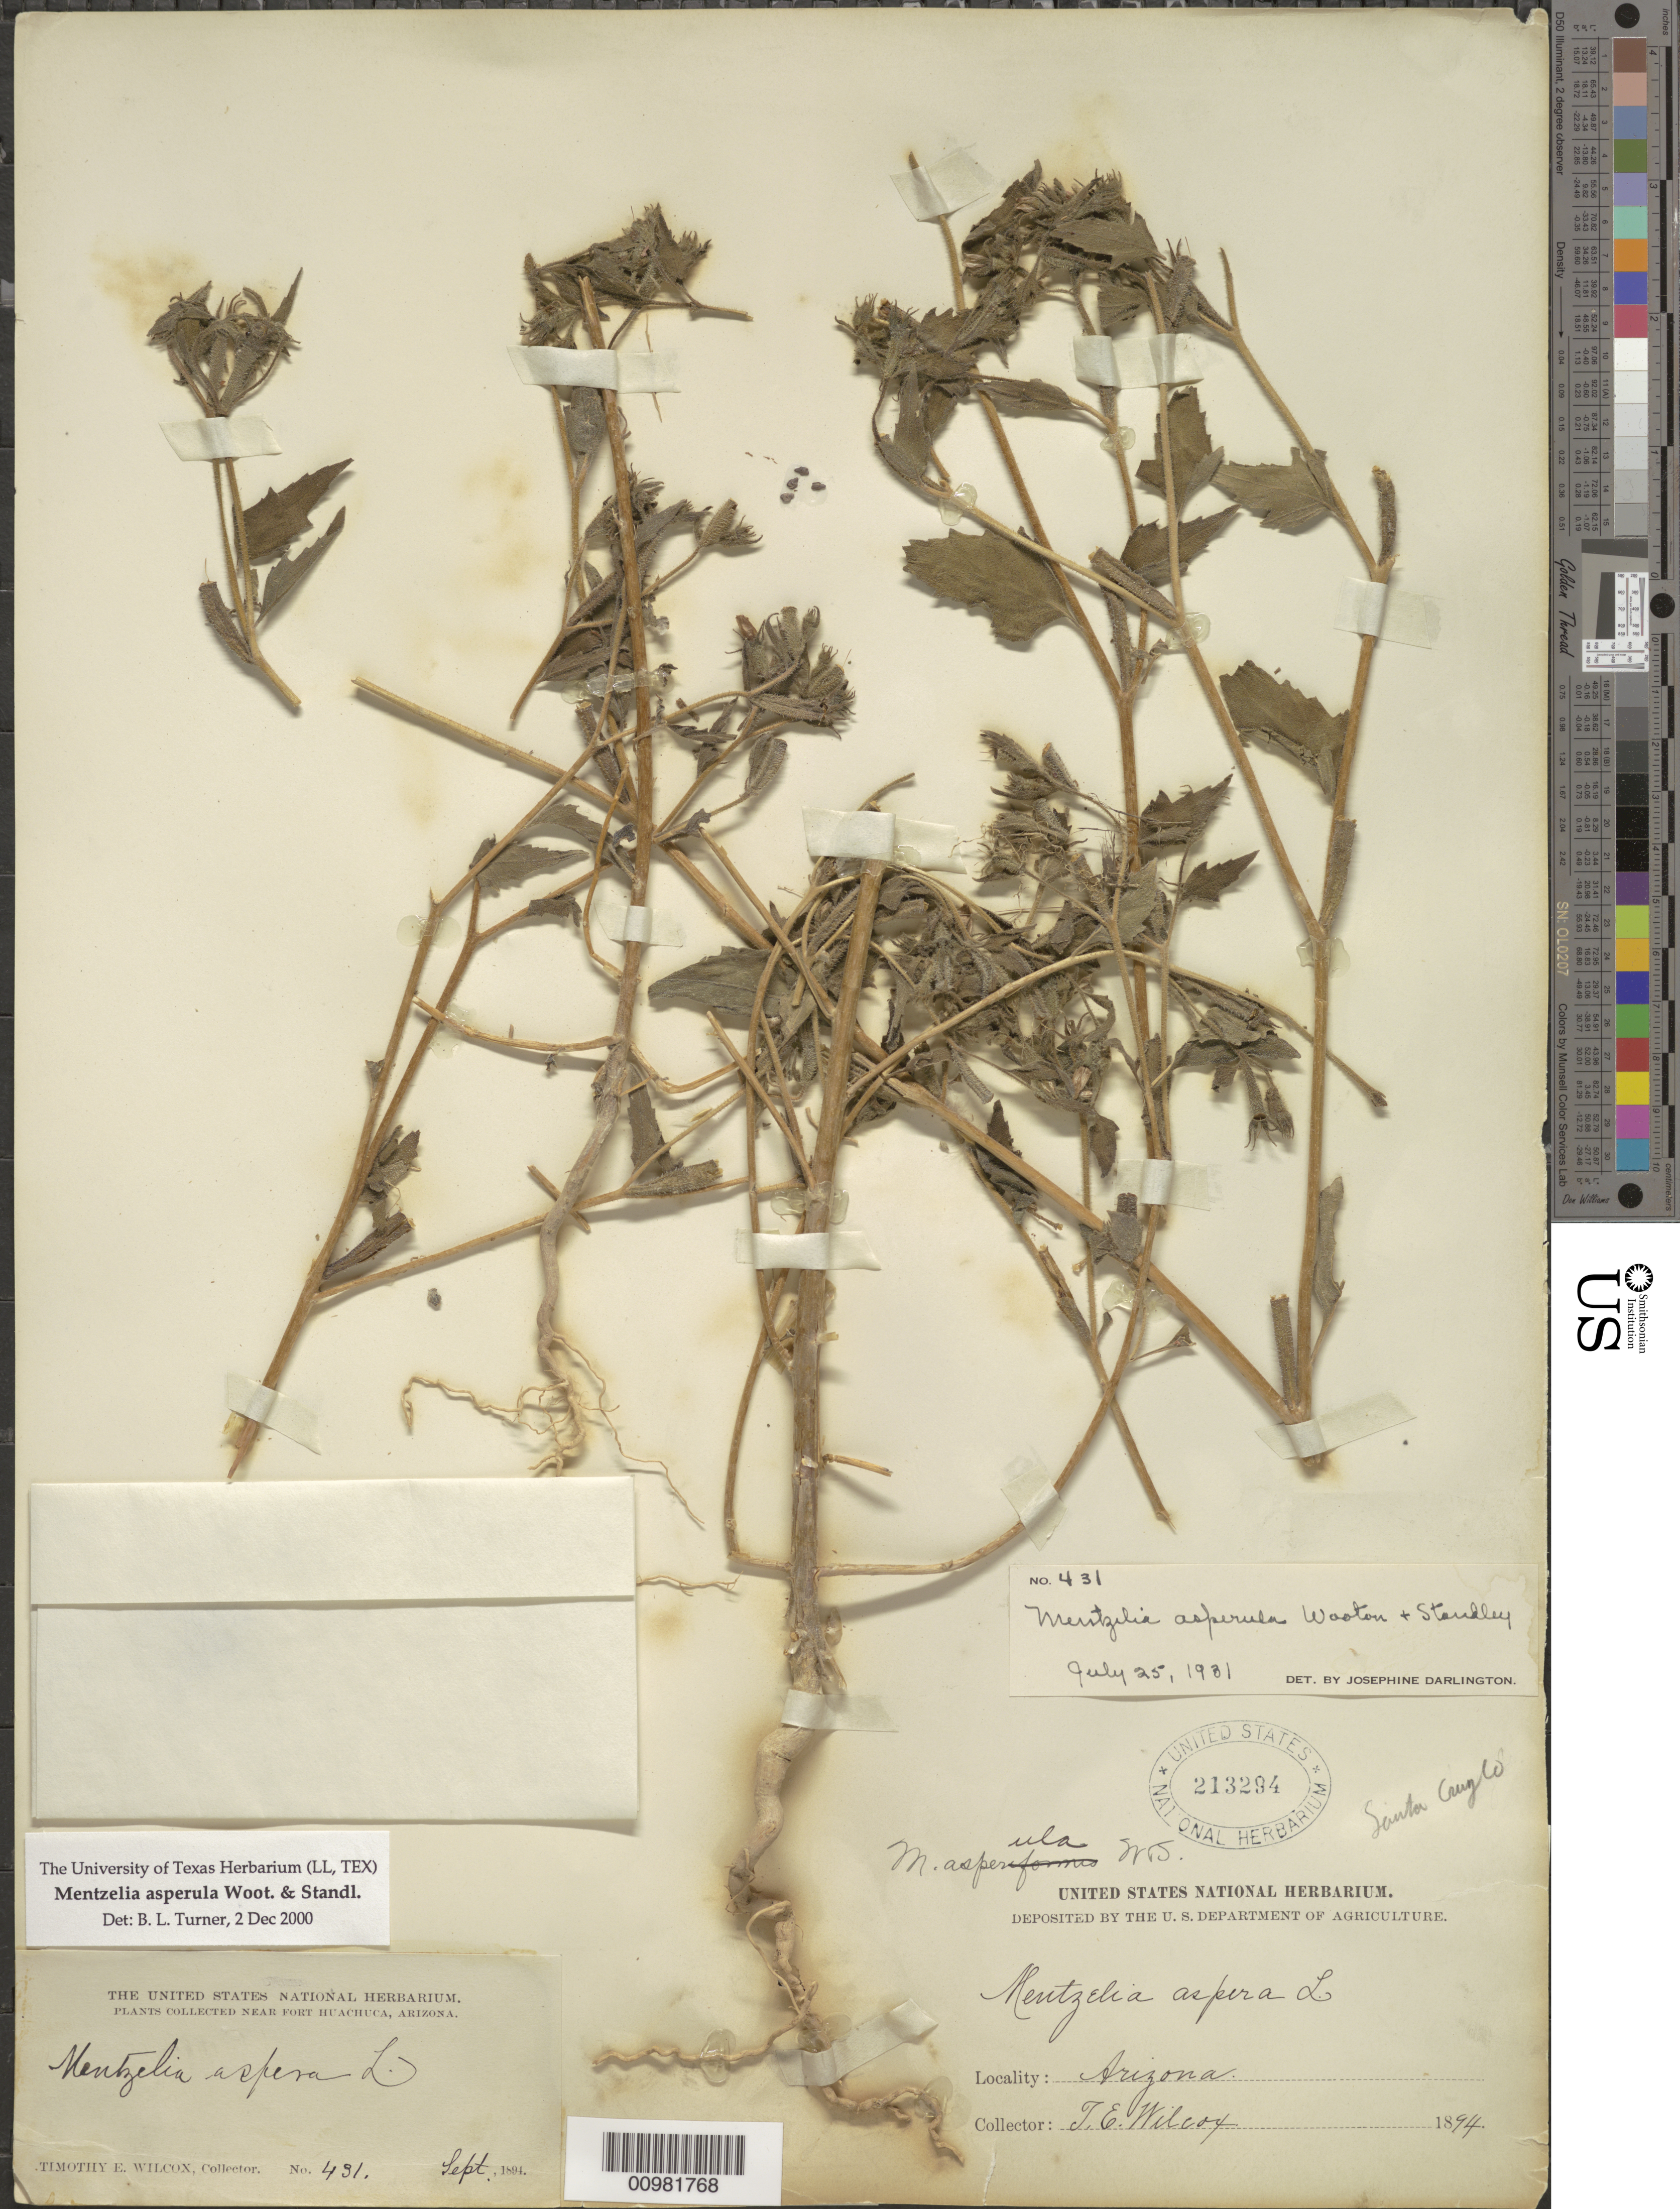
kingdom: Plantae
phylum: Tracheophyta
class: Magnoliopsida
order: Cornales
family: Loasaceae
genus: Mentzelia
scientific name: Mentzelia asperula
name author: Wooton & Standl.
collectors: T. E. Wilcox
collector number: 431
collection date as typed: Sep 1894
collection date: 1894-09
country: United States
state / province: Arizona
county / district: Cochise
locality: Near Fort Huachuca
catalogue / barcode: US 213294